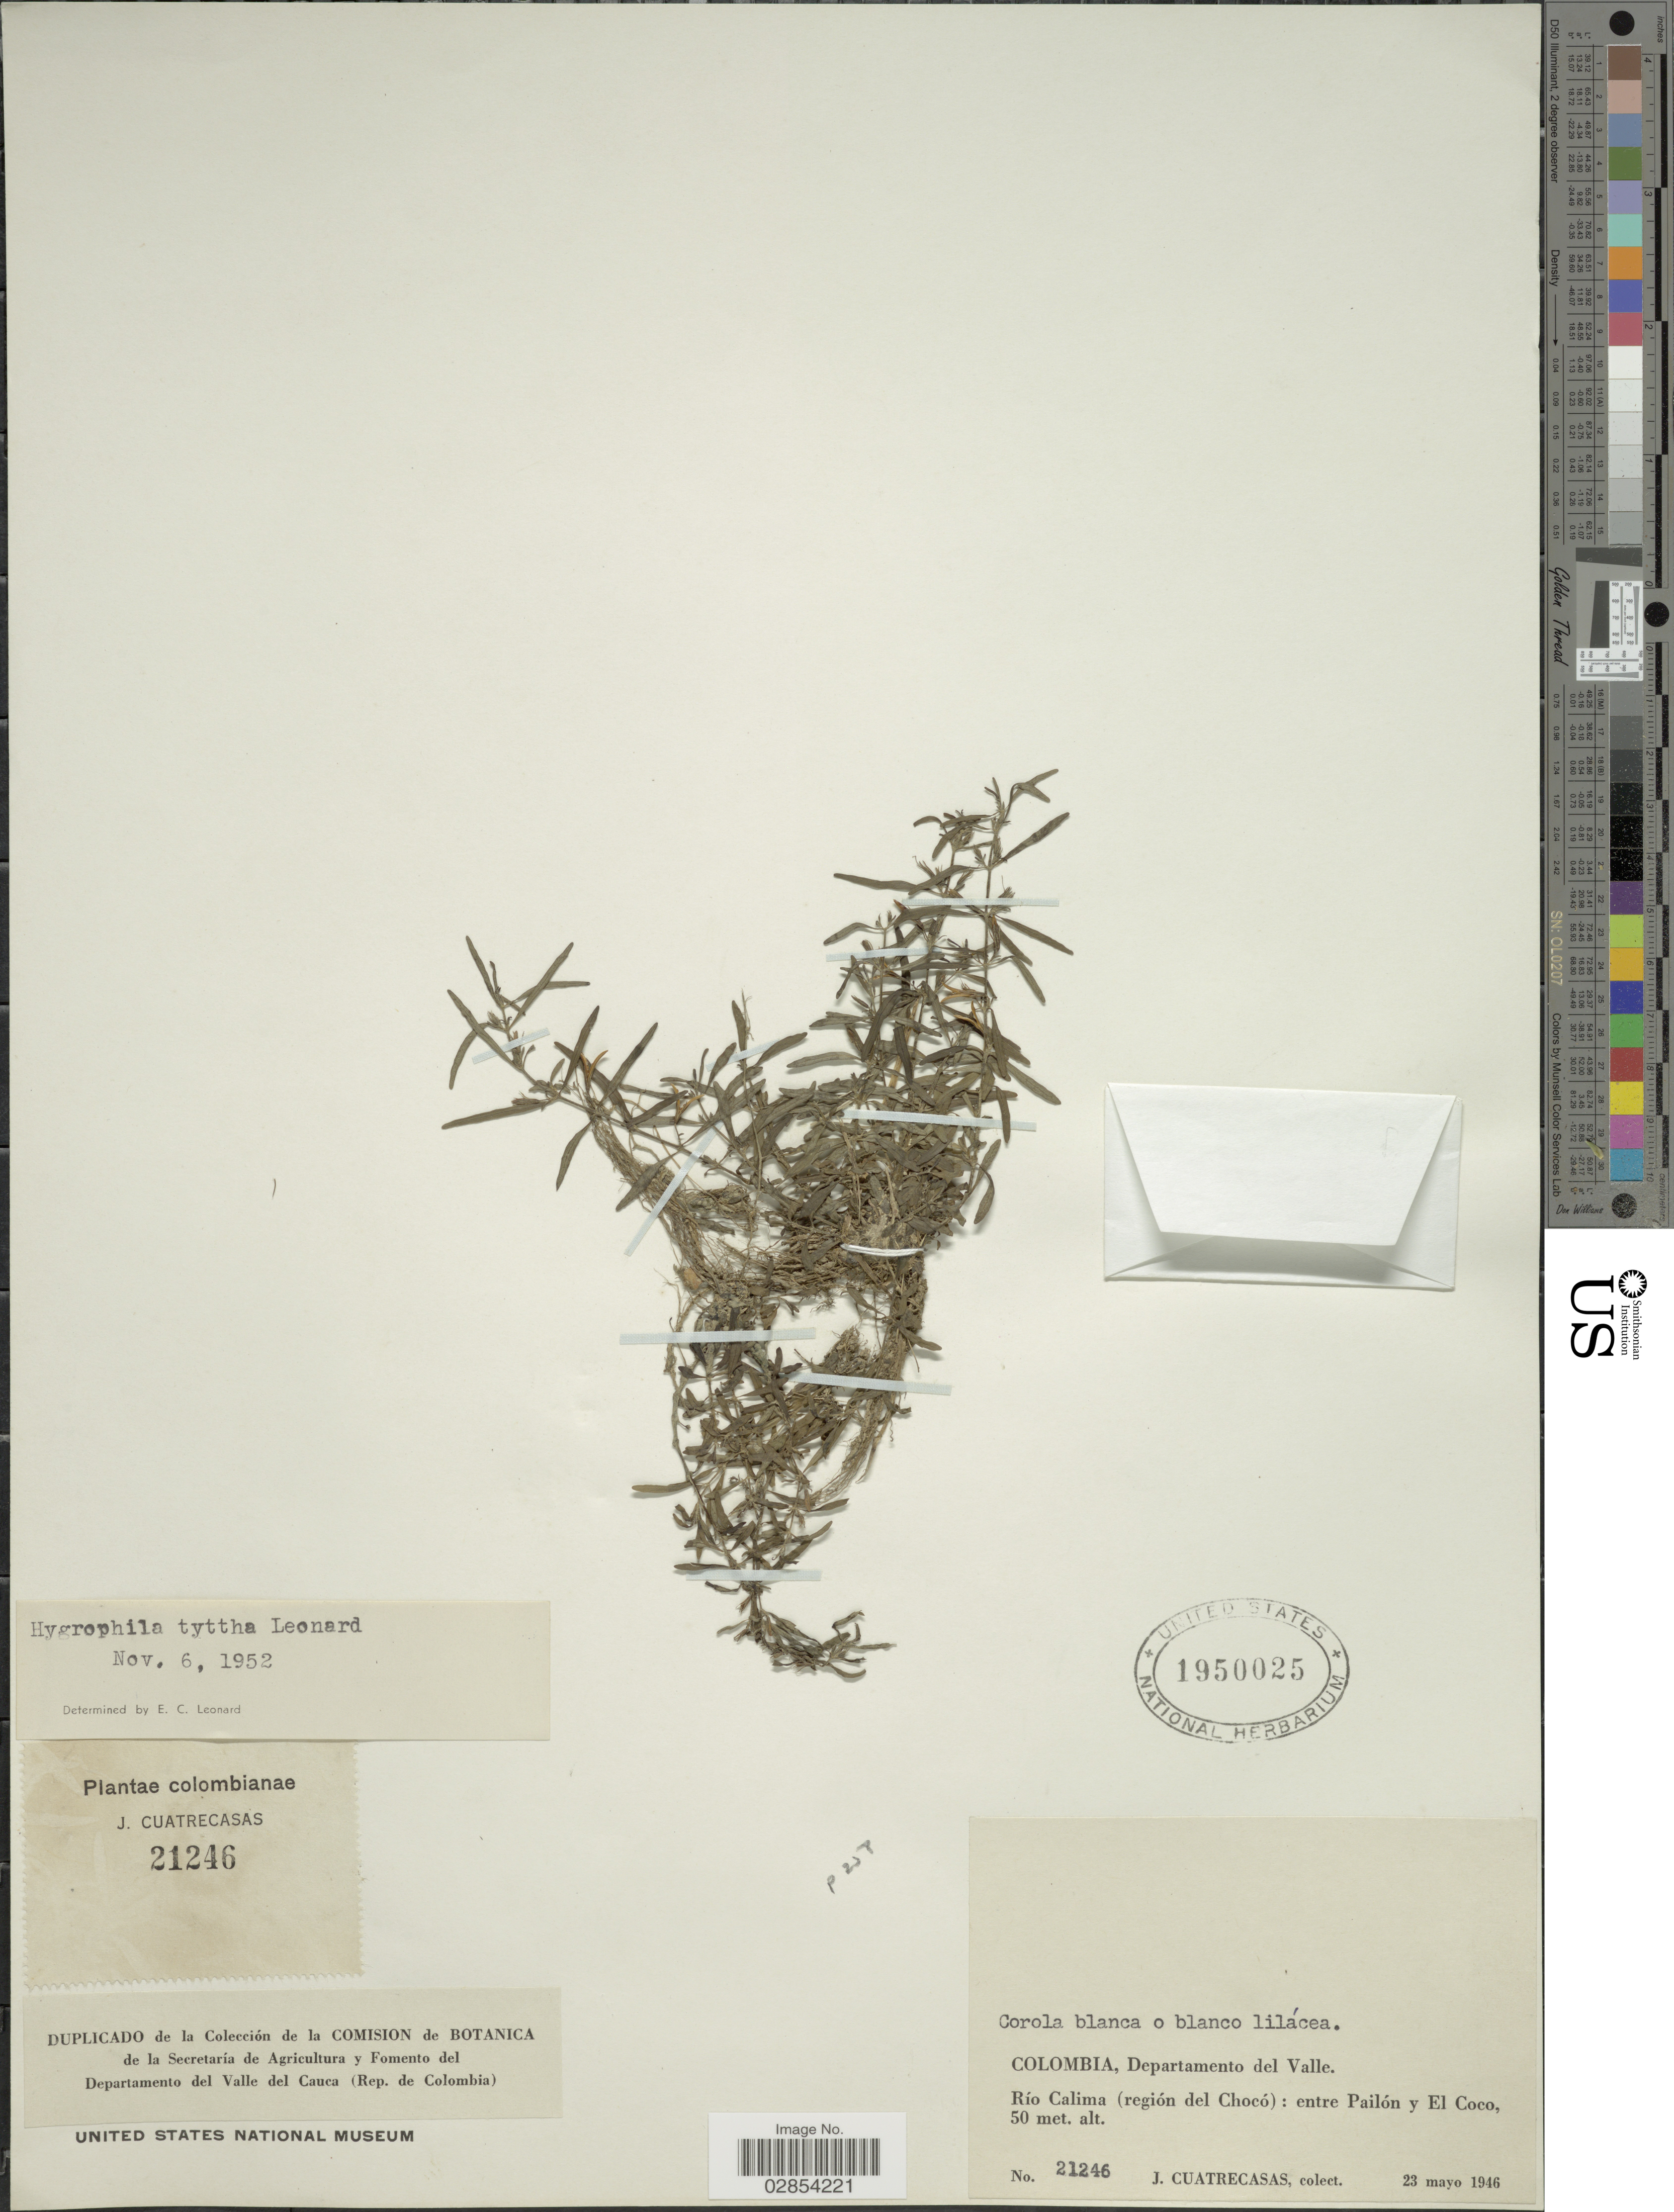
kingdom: Plantae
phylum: Tracheophyta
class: Magnoliopsida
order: Lamiales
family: Acanthaceae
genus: Hygrophila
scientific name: Hygrophila tyttha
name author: Leonard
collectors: J. Cuatrecasas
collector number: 21246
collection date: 1946-05-23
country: Colombia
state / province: Valle del Cauca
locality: Departamento del Valle. Río Calima (región del Chocó) ; entre La Herradura de Ordóñez y Pailón y El Coco.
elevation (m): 50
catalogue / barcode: US 1950025